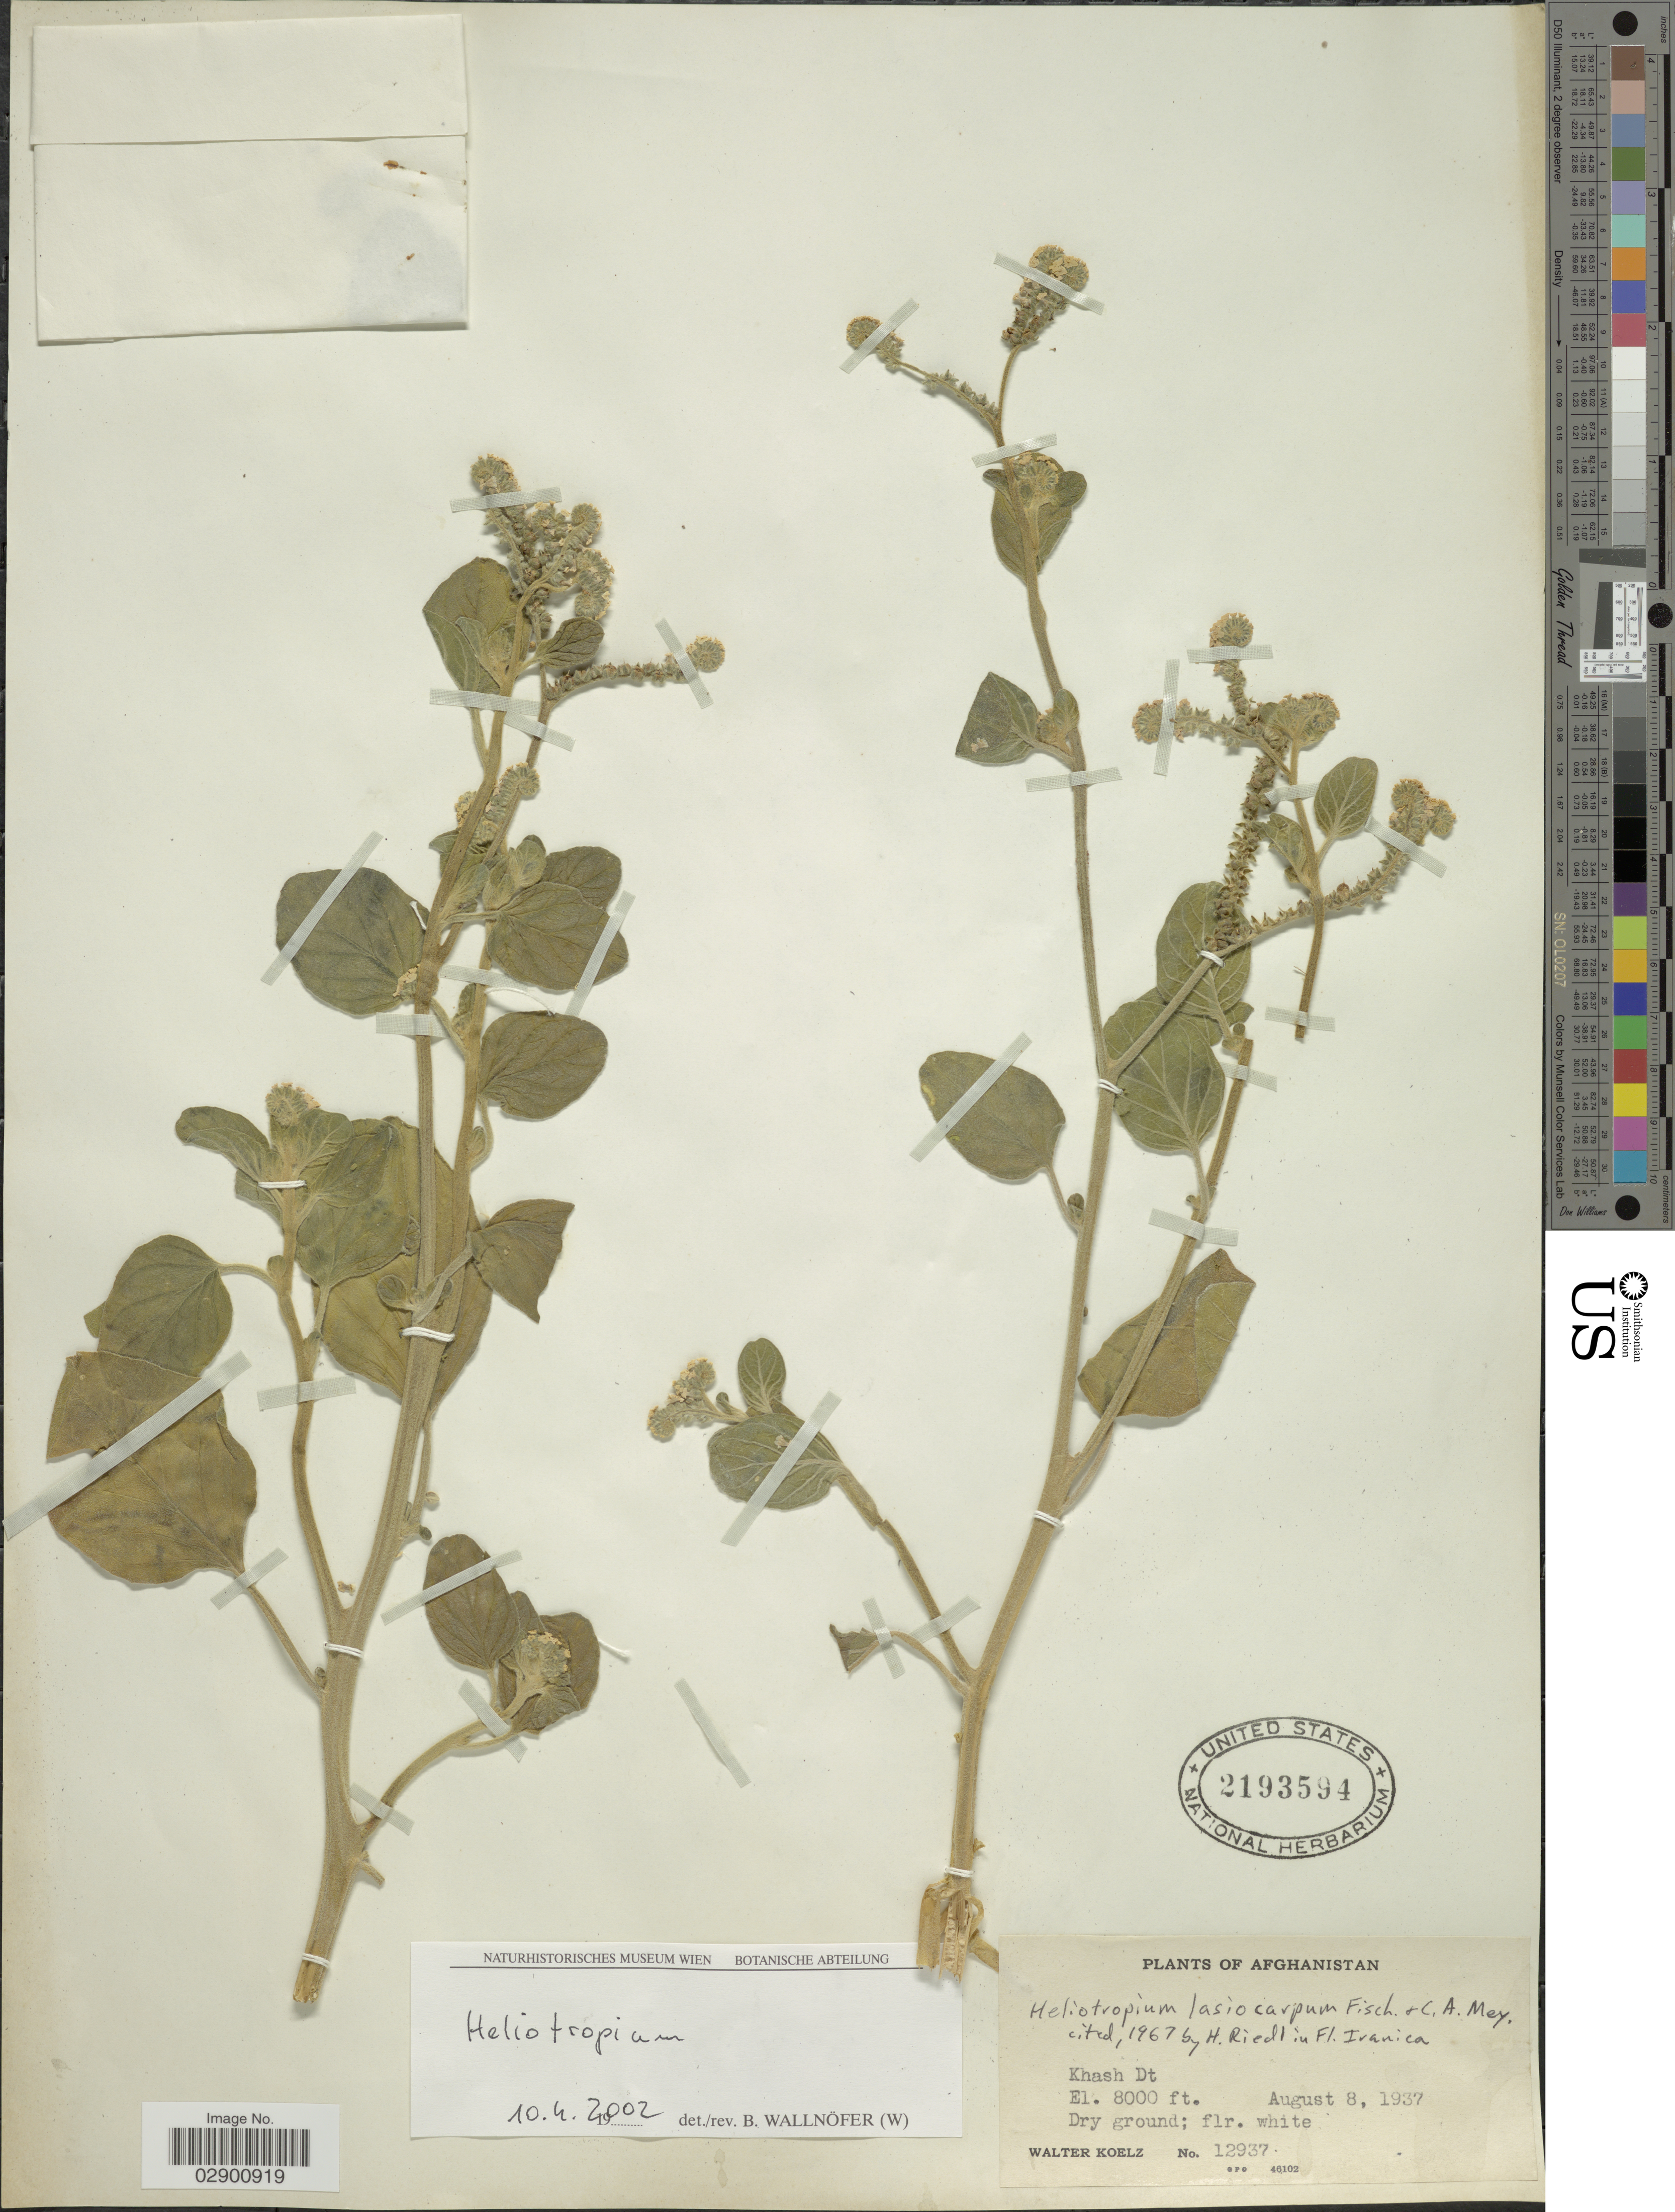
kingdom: Plantae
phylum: Tracheophyta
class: Magnoliopsida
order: Boraginales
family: Heliotropiaceae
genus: Heliotropium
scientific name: Heliotropium europaeum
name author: L.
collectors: W. N. Koelz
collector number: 12937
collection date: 1937-08-08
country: Afghanistan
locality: Khash Dt.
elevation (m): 2438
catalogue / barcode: US 2193594